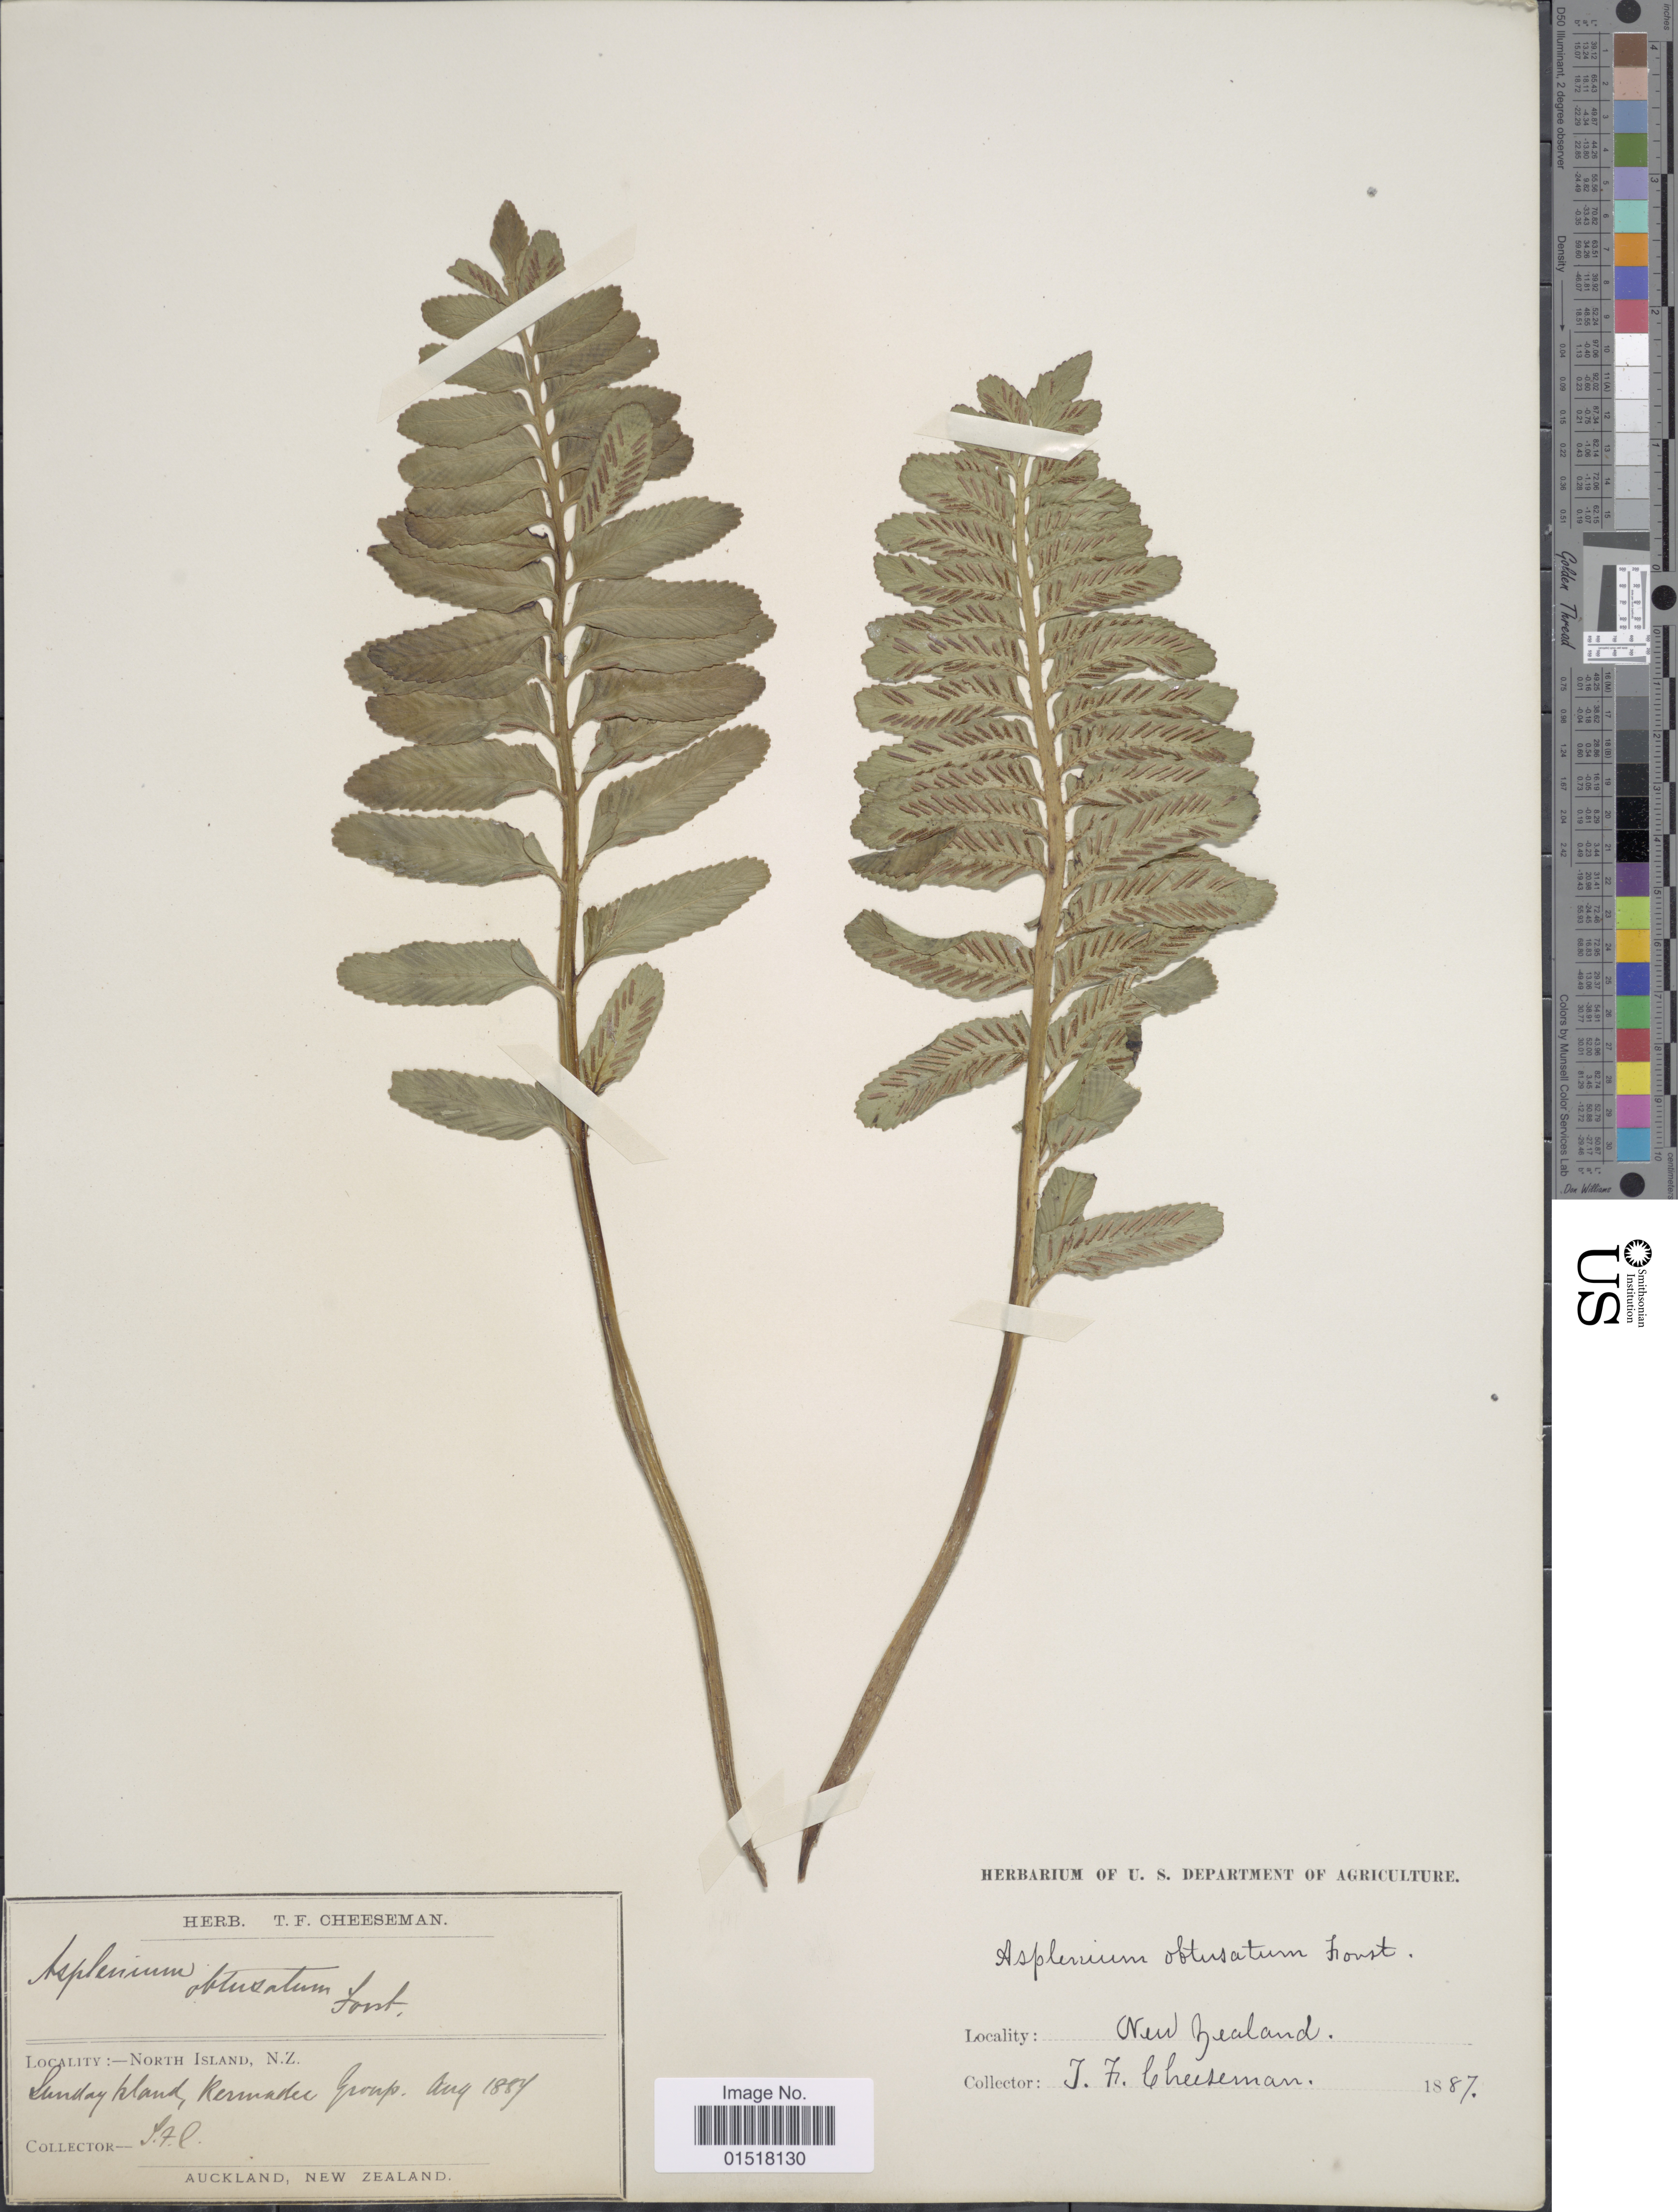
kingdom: Plantae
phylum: Tracheophyta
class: Polypodiopsida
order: Polypodiales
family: Aspleniaceae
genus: Asplenium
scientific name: Asplenium obtusatum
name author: G. Forst.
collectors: T. F. Cheeseman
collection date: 1887-08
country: New Zealand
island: Raoul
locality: Sunday (=Raoul) Island, Kermadec Group.